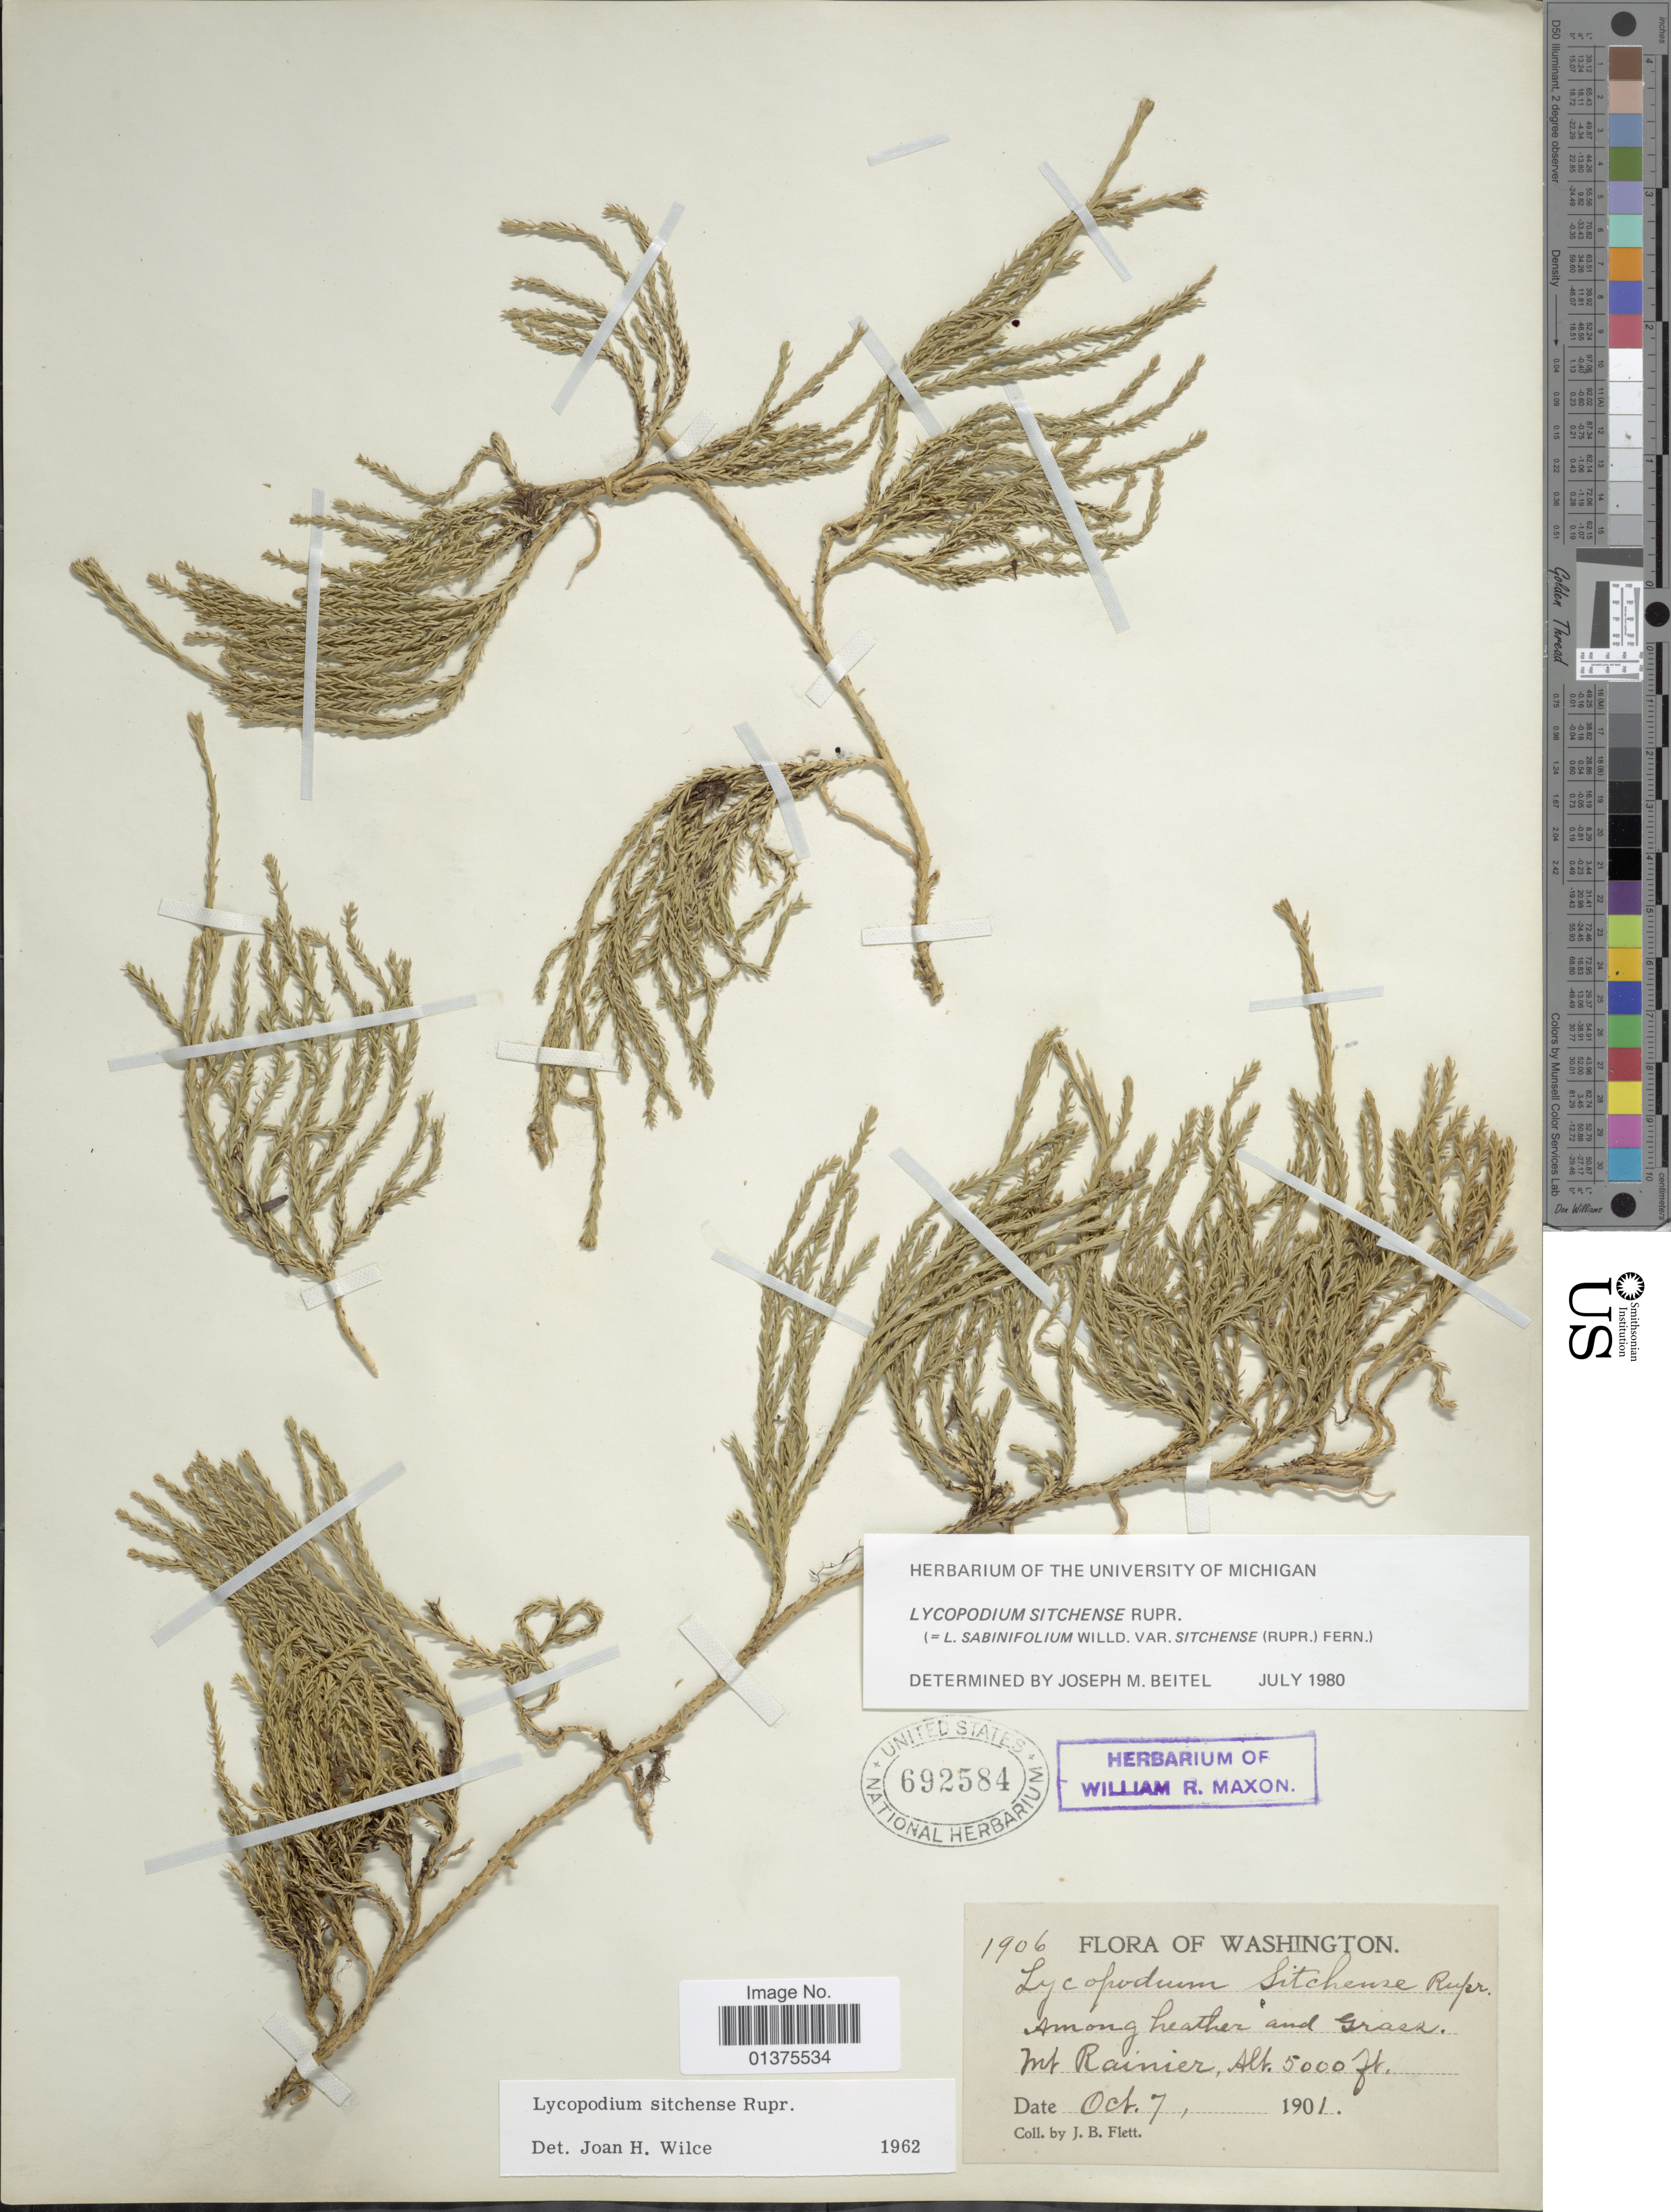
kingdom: Plantae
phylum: Tracheophyta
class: Lycopodiopsida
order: Lycopodiales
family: Lycopodiaceae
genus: Diphasiastrum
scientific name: Diphasiastrum sitchense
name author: (Rupr.) Holub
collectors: J. Flett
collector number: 1906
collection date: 1901-10-07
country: United States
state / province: Washington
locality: Among heather and grass, Mt. Rainier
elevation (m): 1524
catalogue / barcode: US 692584